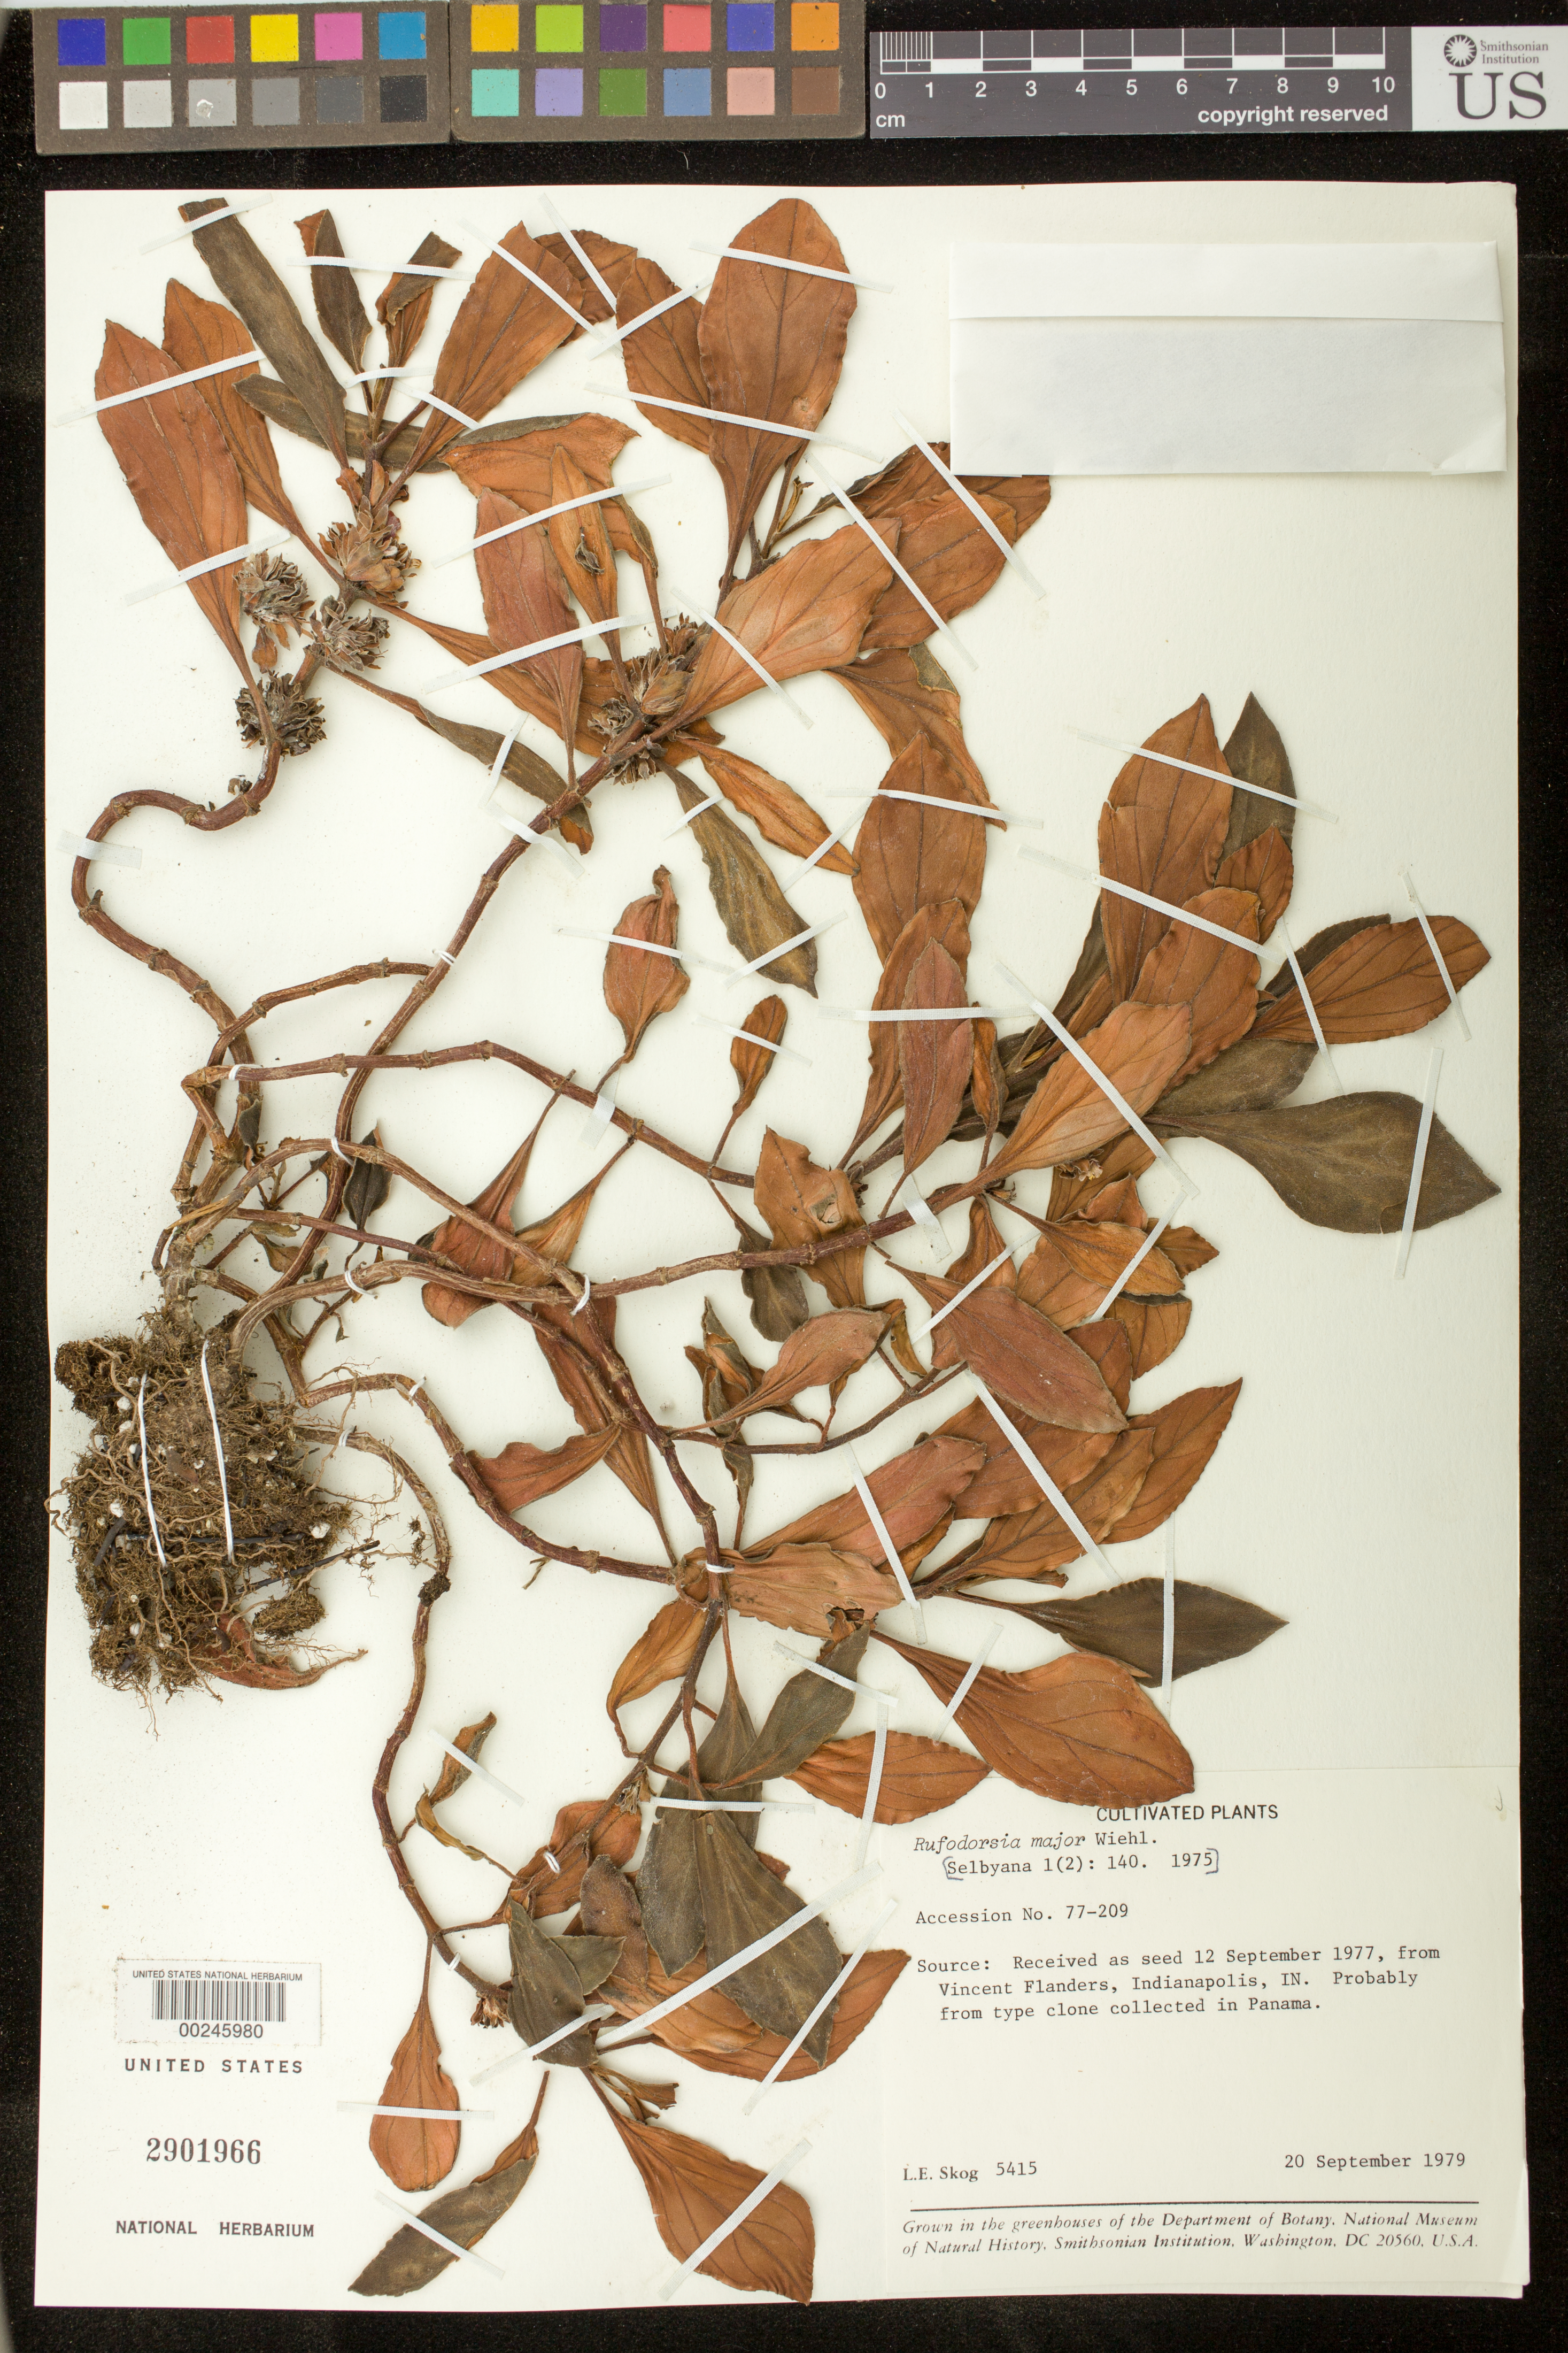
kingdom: Plantae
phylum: Tracheophyta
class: Magnoliopsida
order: Lamiales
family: Gesneriaceae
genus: Rufodorsia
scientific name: Rufodorsia major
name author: Wiehler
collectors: L. E. Skog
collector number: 5415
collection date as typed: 20 Sep 1979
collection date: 1979-09-20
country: Panama (?)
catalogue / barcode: US 2901966